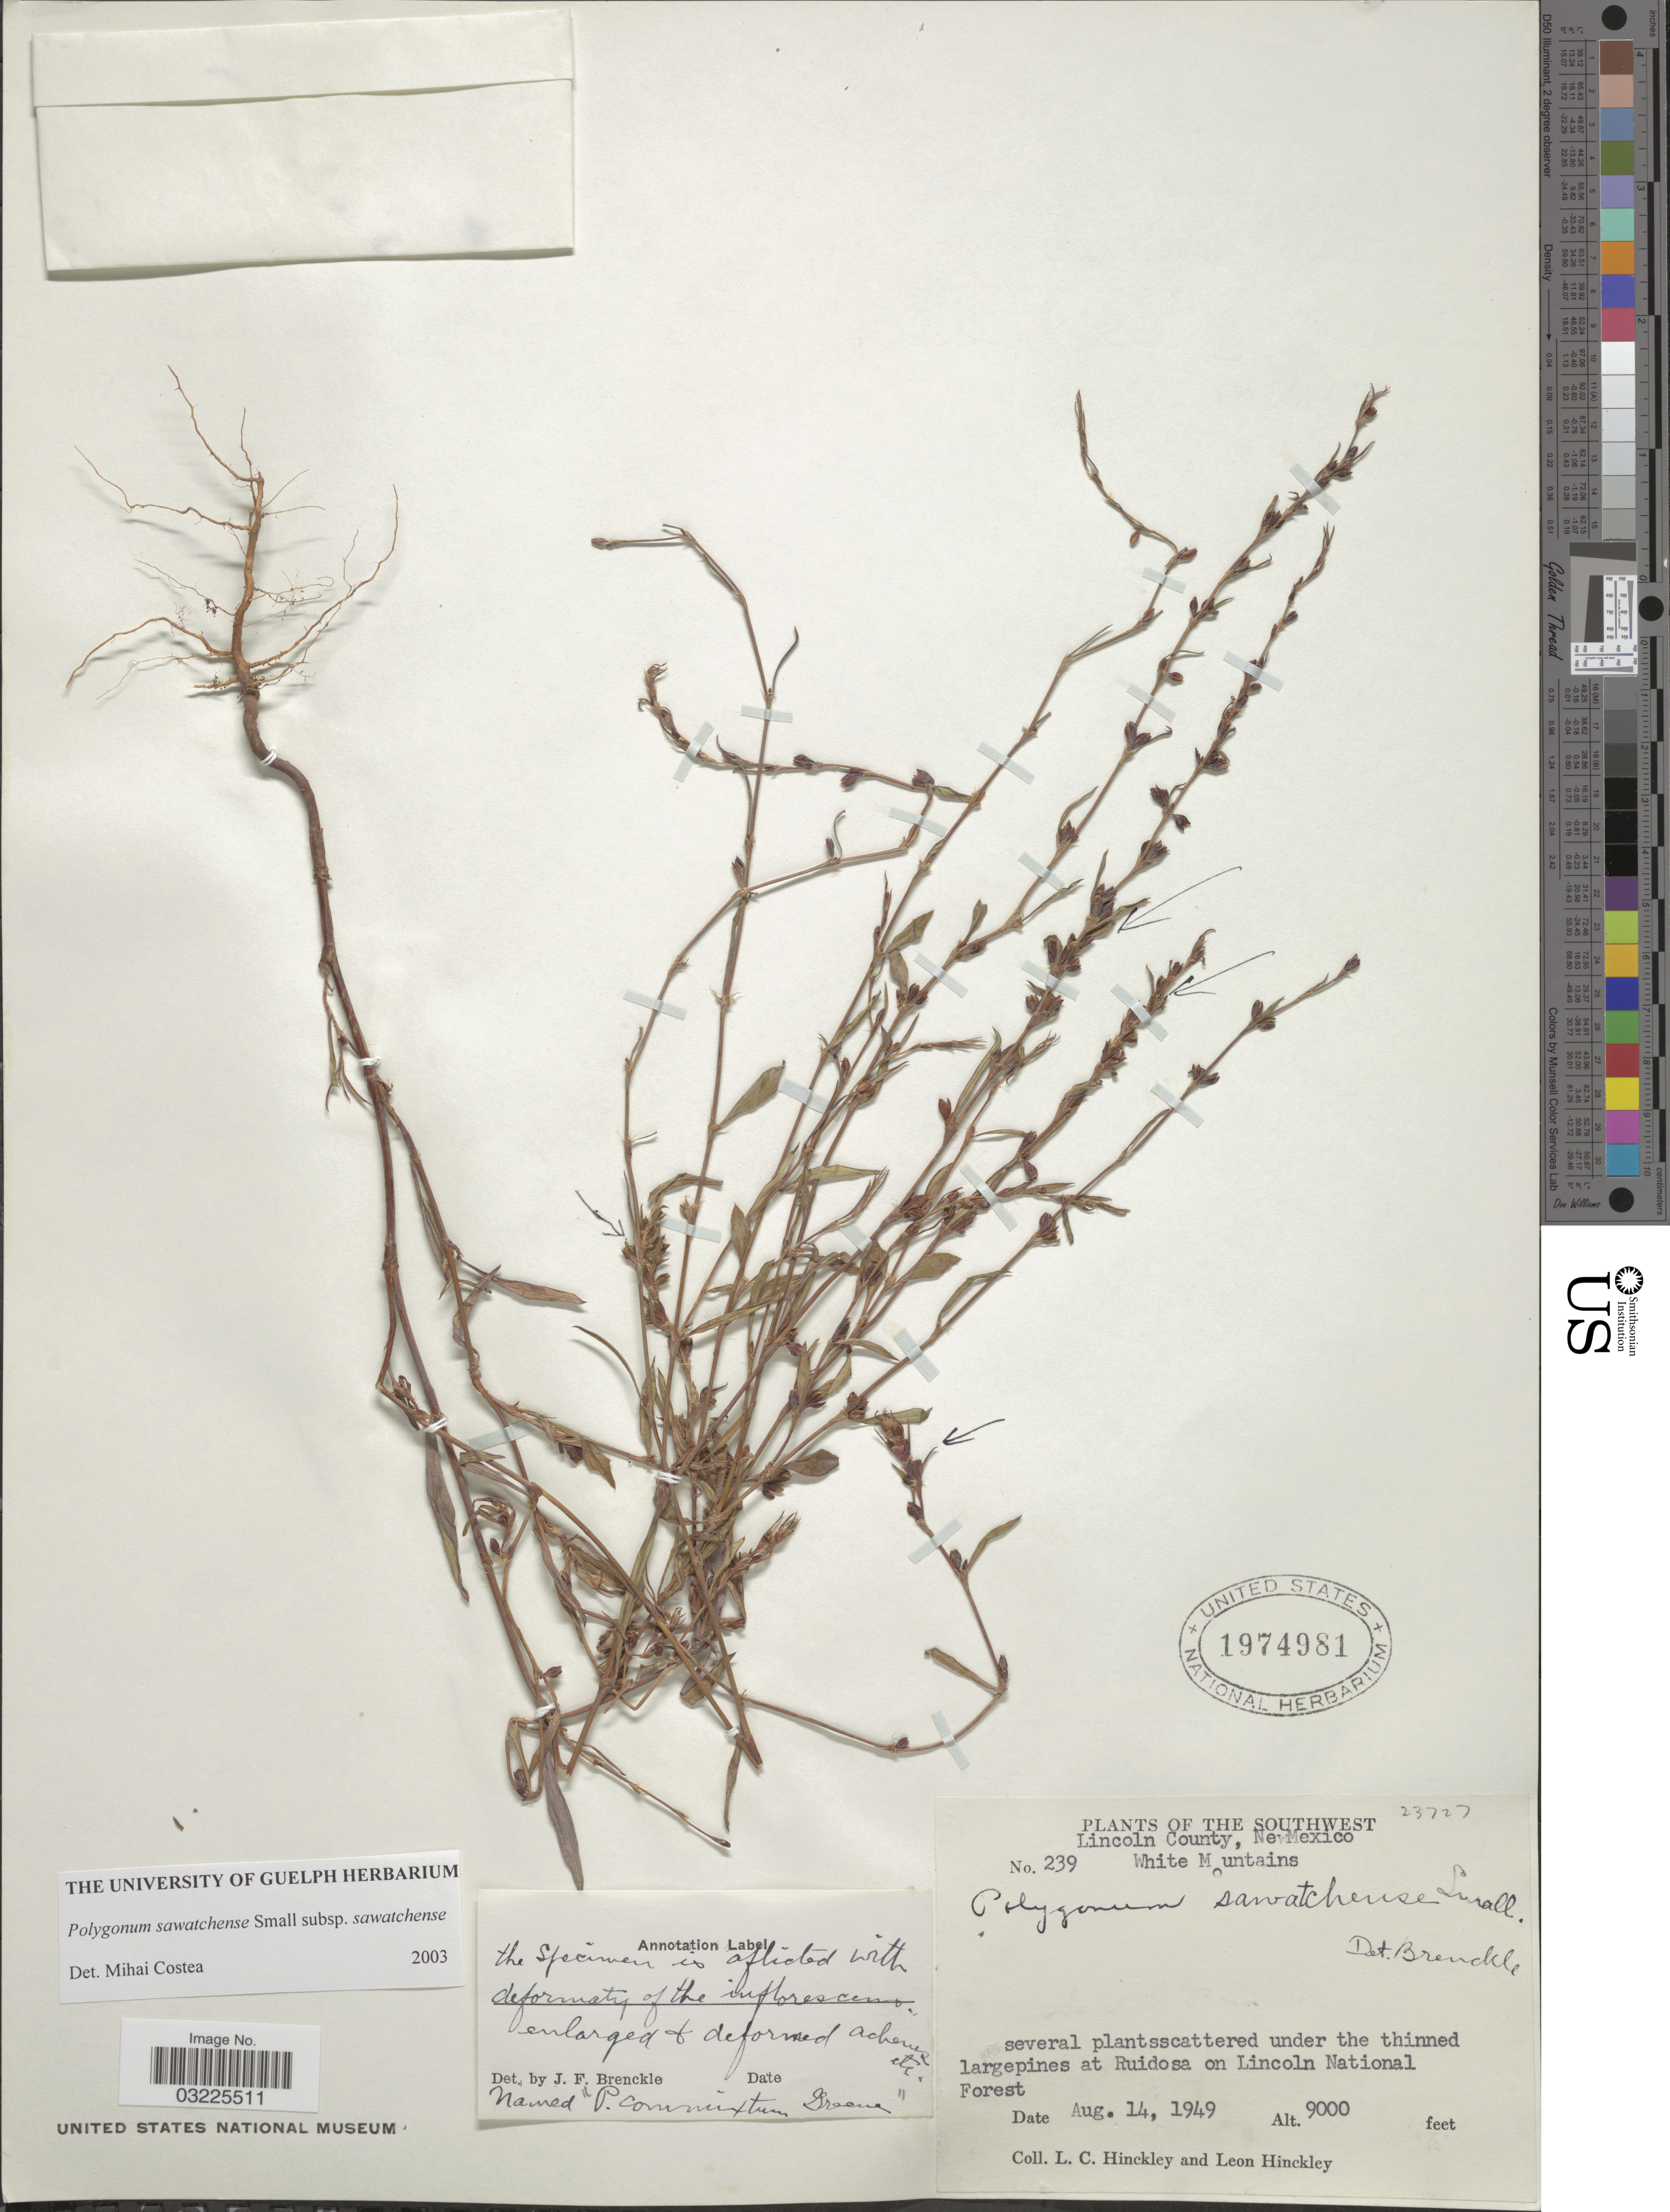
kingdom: Plantae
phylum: Tracheophyta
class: Magnoliopsida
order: Caryophyllales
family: Polygonaceae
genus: Polygonum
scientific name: Polygonum sawatchense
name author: Small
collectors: L. Hinckley & L. Hinckley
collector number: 239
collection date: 1949-08-14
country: United States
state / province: New Mexico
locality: The Southwest. Lincoln County. White Moutains. several plantsscattered under the thinned largepines at Ruidosa on Lincoln National Forest.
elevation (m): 2743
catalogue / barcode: US 1974981